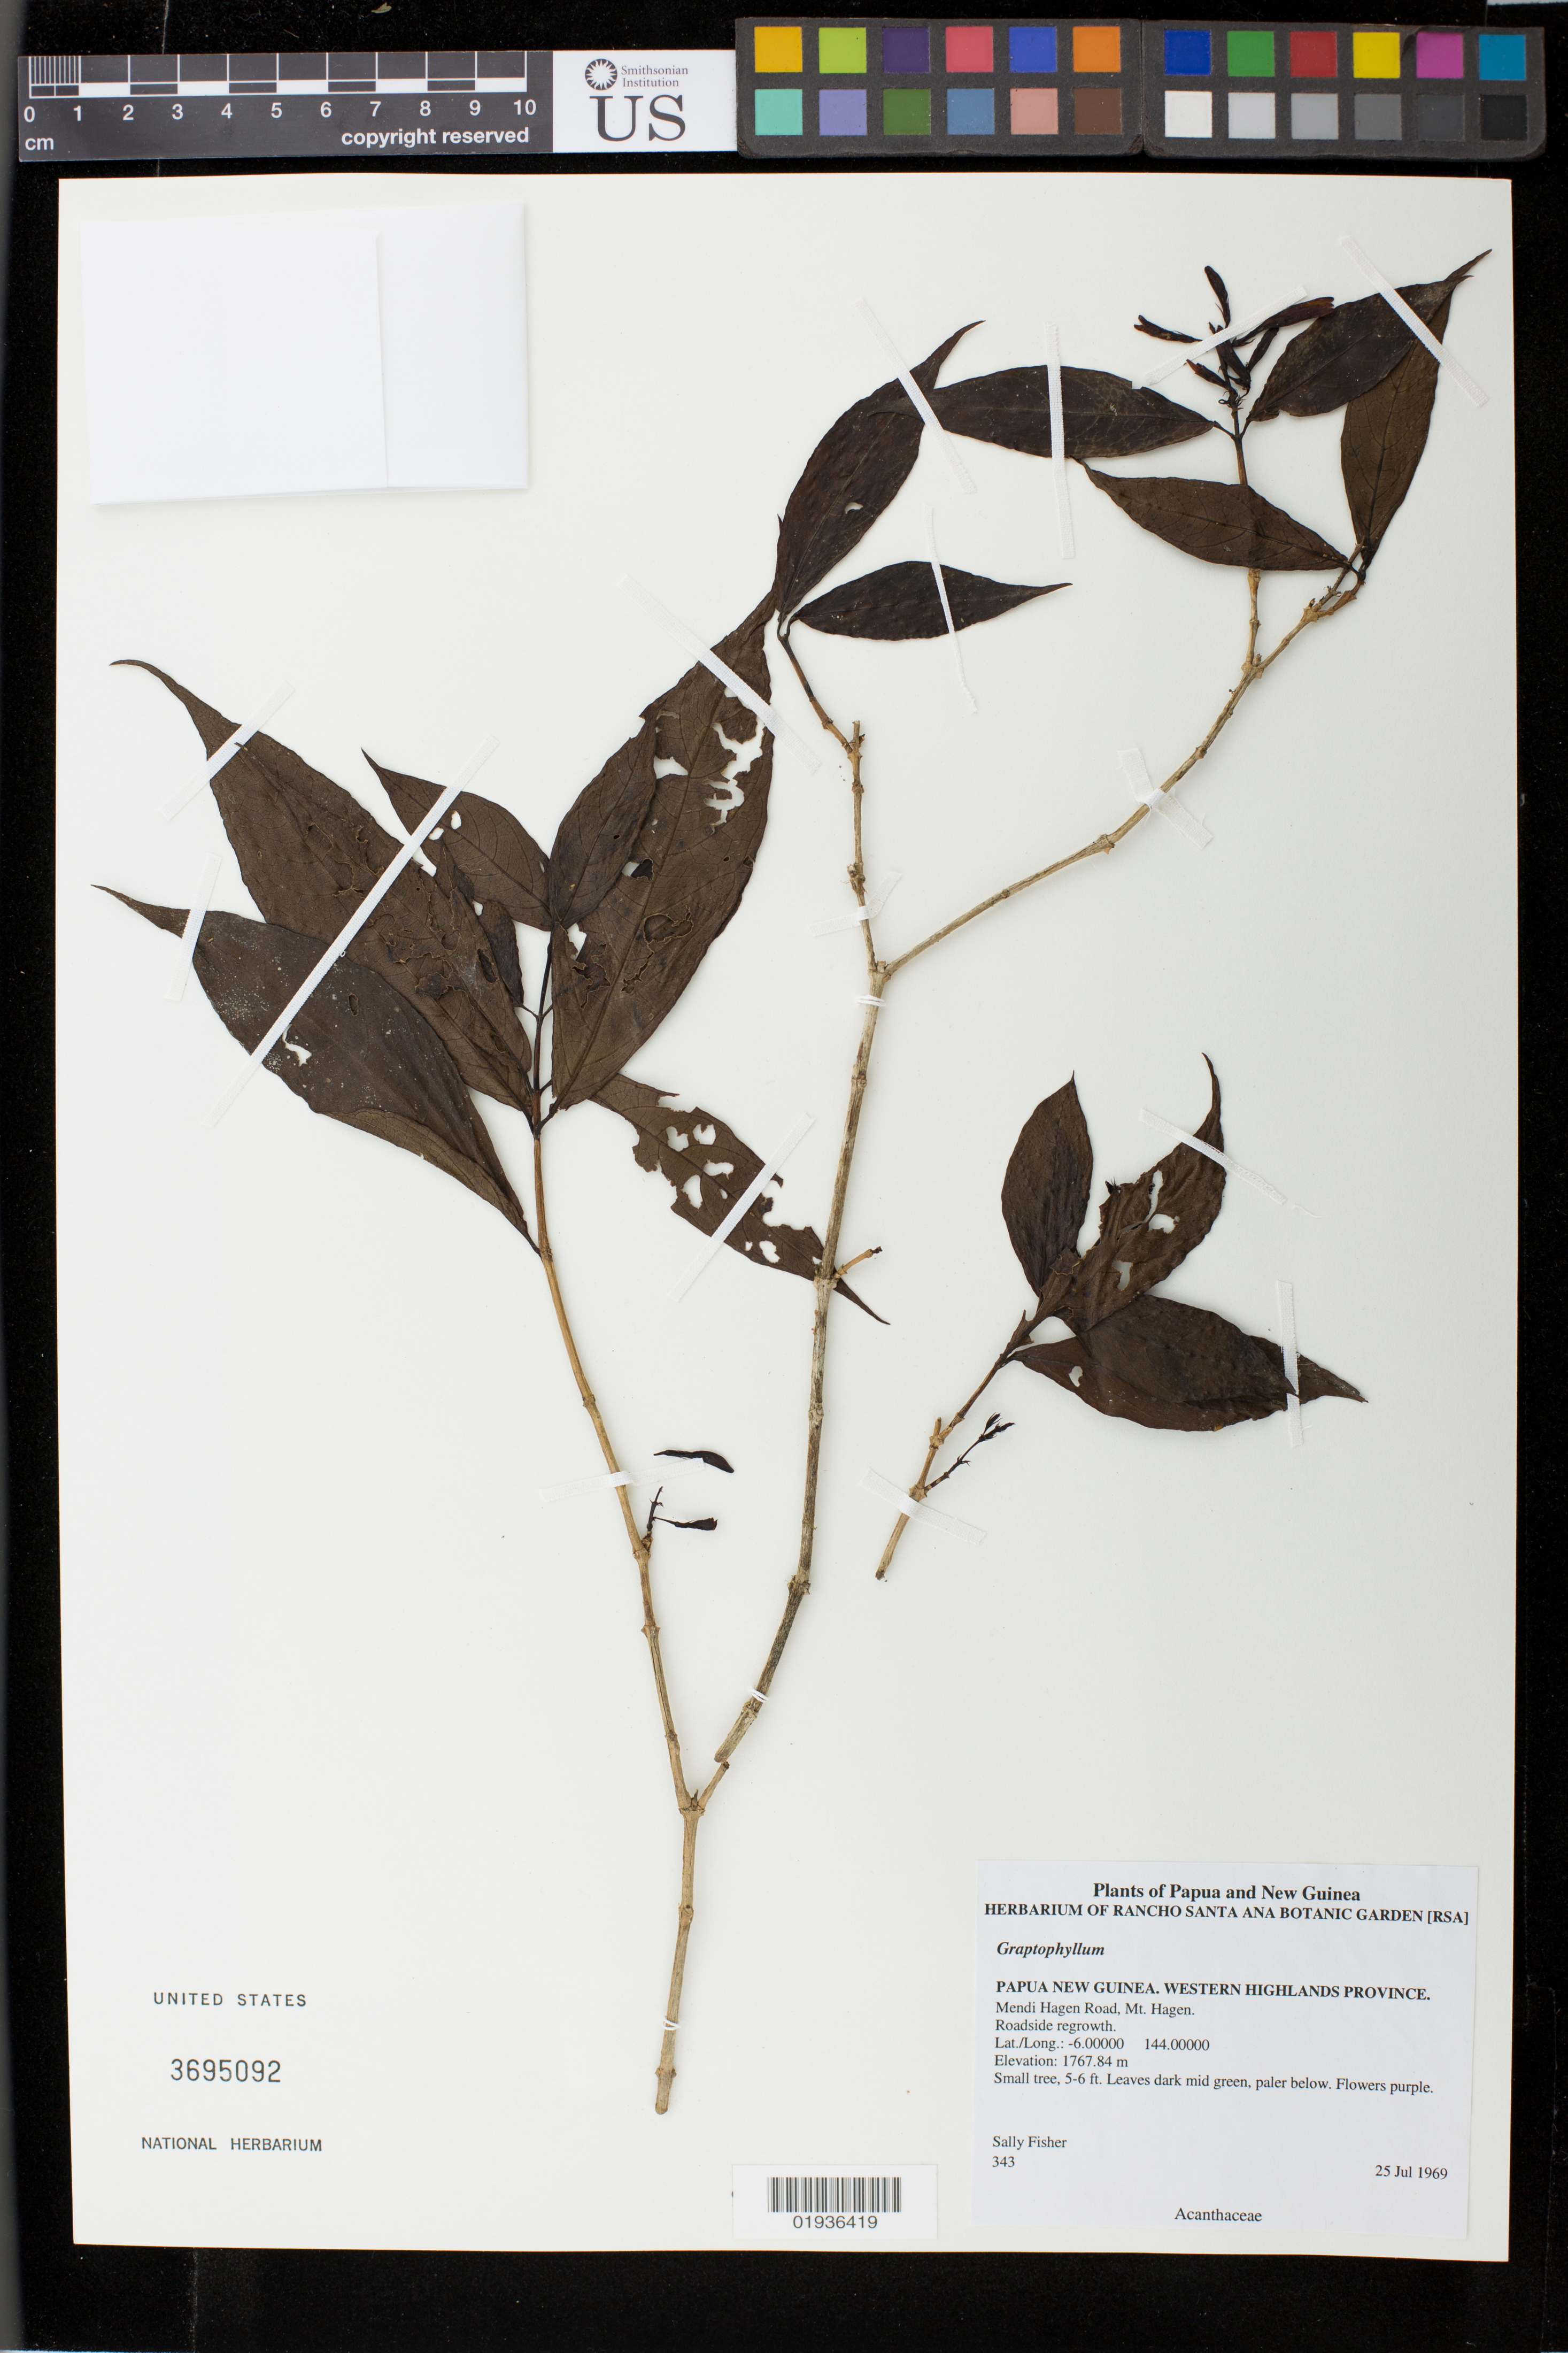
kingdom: Plantae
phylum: Tracheophyta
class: Magnoliopsida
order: Lamiales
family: Acanthaceae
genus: Graptophyllum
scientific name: Graptophyllum sp.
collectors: S. Fisher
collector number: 343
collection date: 1969-07-25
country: Papua New Guinea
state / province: Western Highlands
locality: Mendi Hagen Road, Mt. Hagen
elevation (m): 1764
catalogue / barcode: US 3695092